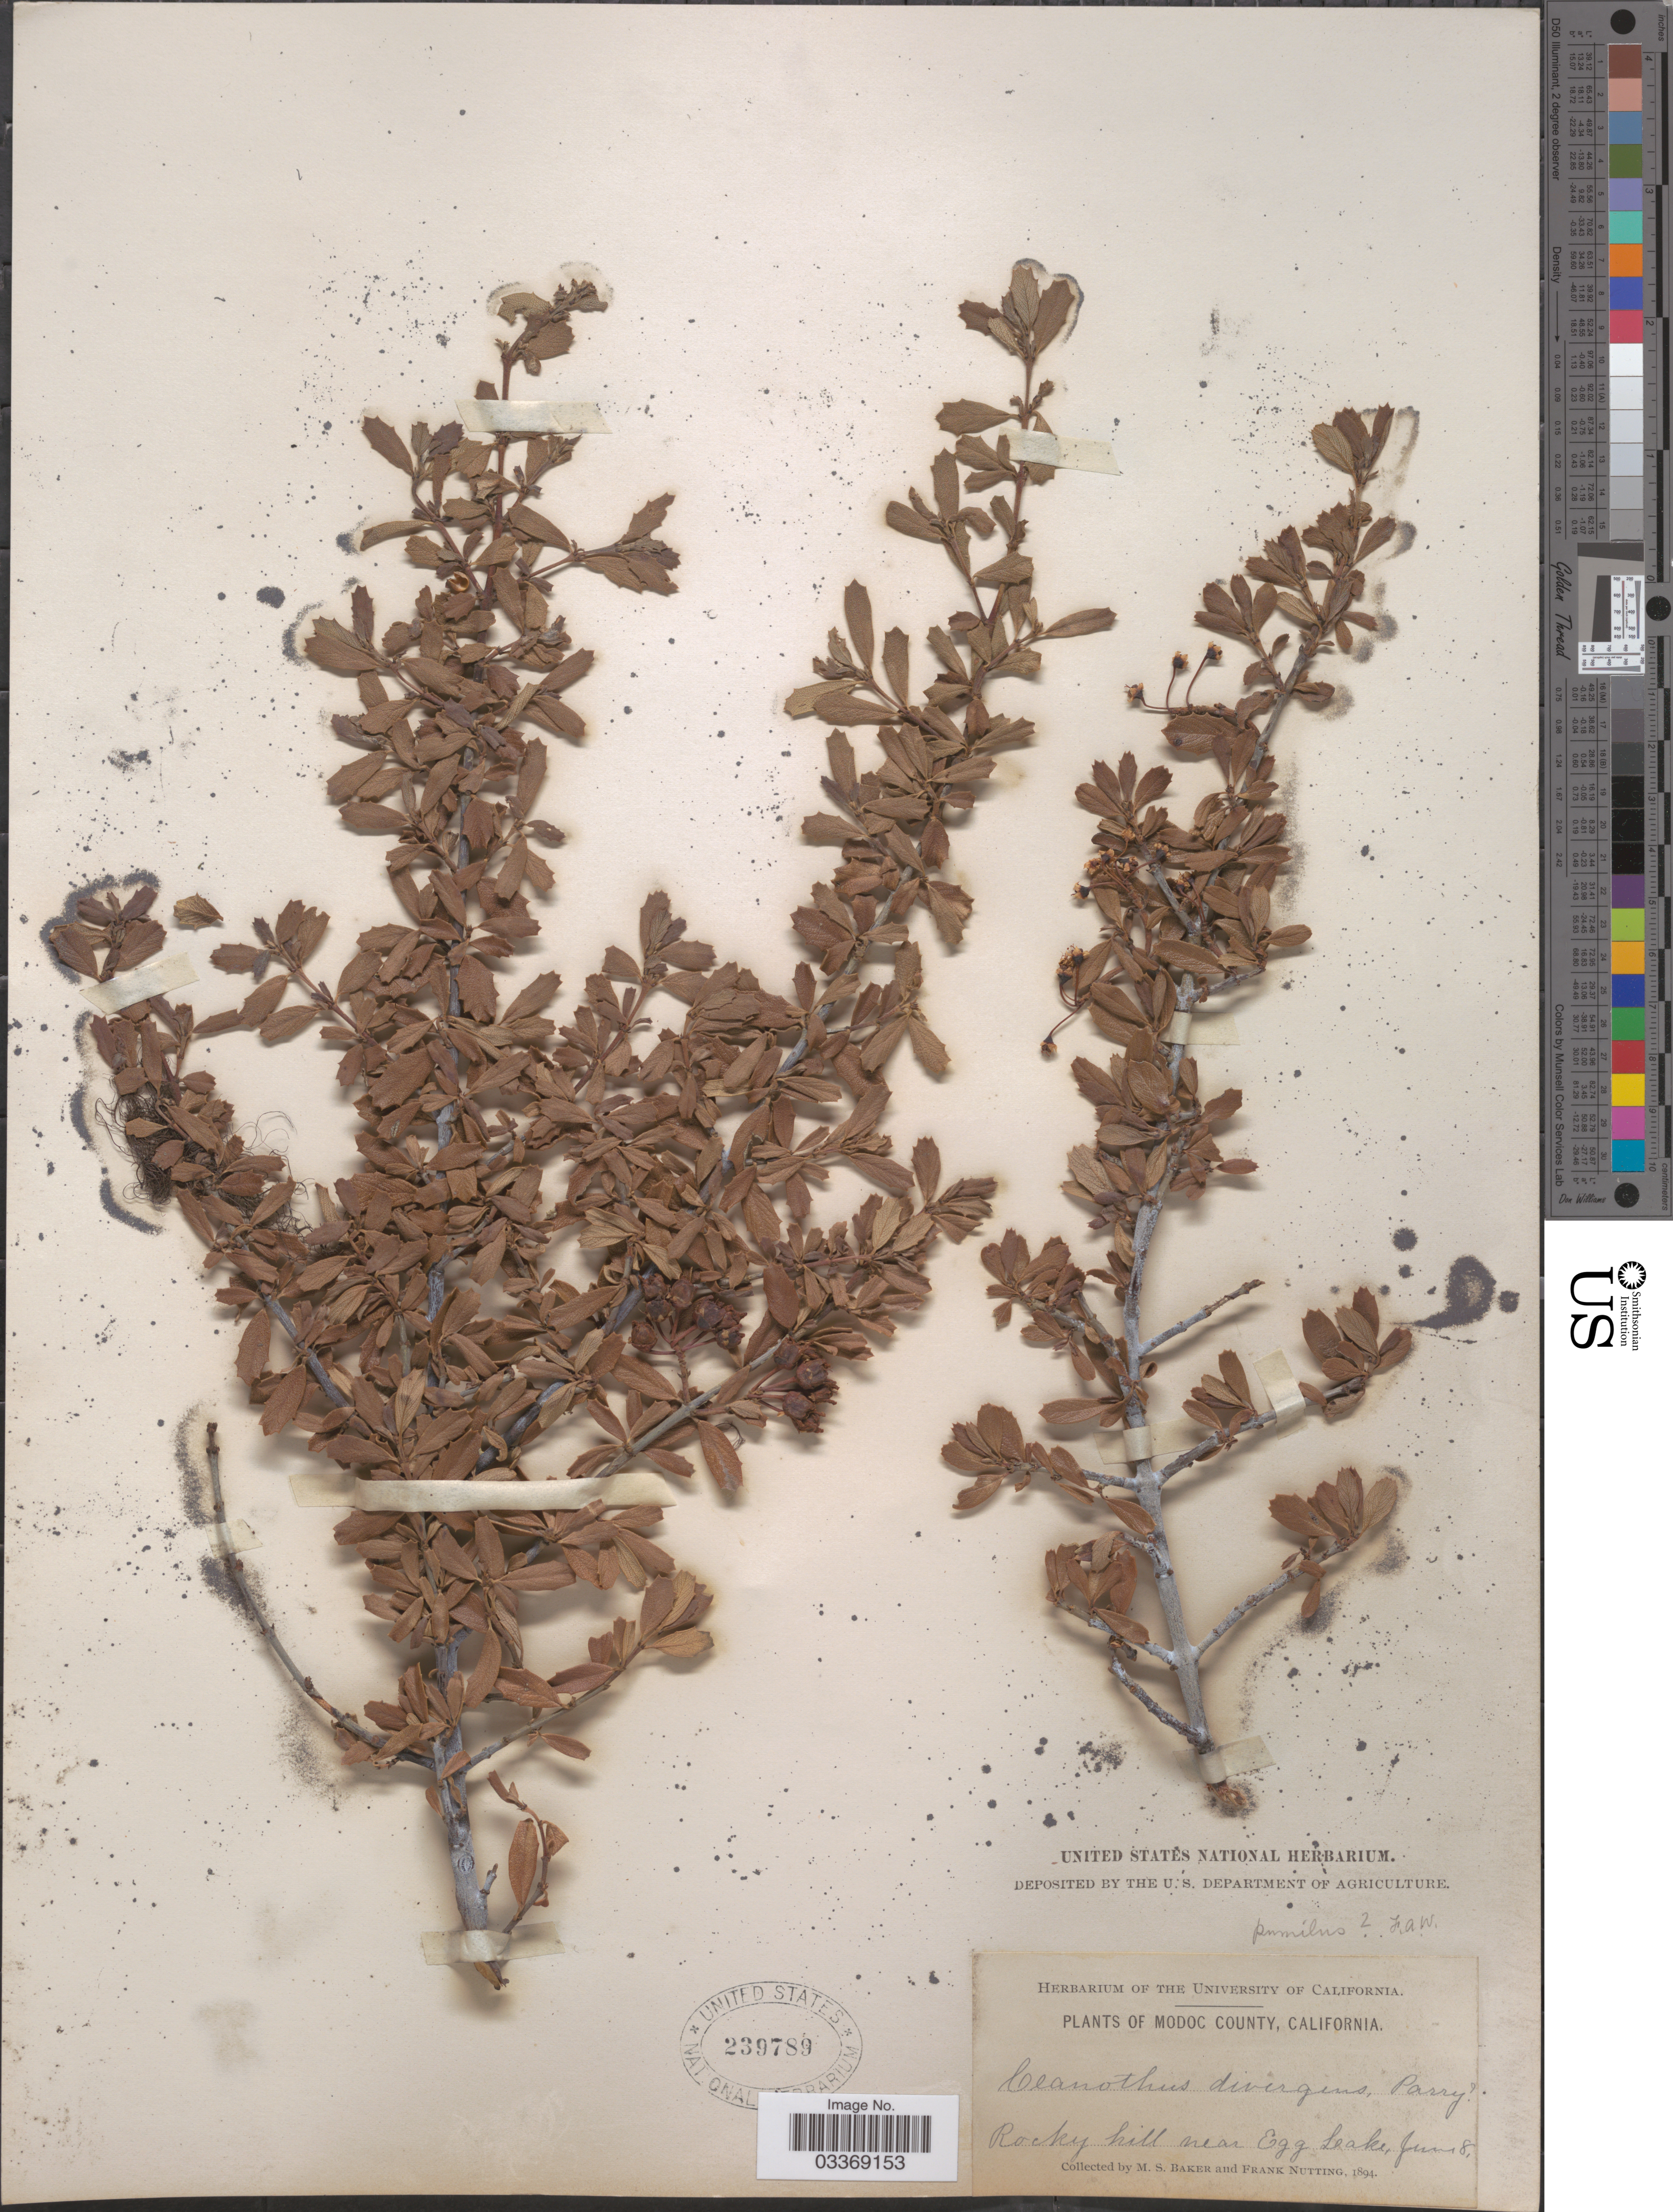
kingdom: Plantae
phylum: Tracheophyta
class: Magnoliopsida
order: Rosales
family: Rhamnaceae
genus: Ceanothus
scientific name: Ceanothus divergens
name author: Parry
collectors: M. S. Baker & F. Nutting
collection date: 1894-06-08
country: United States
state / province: California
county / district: Modoc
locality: Modoc County, Rocky hill near Egg Lake.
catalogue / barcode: US 239789